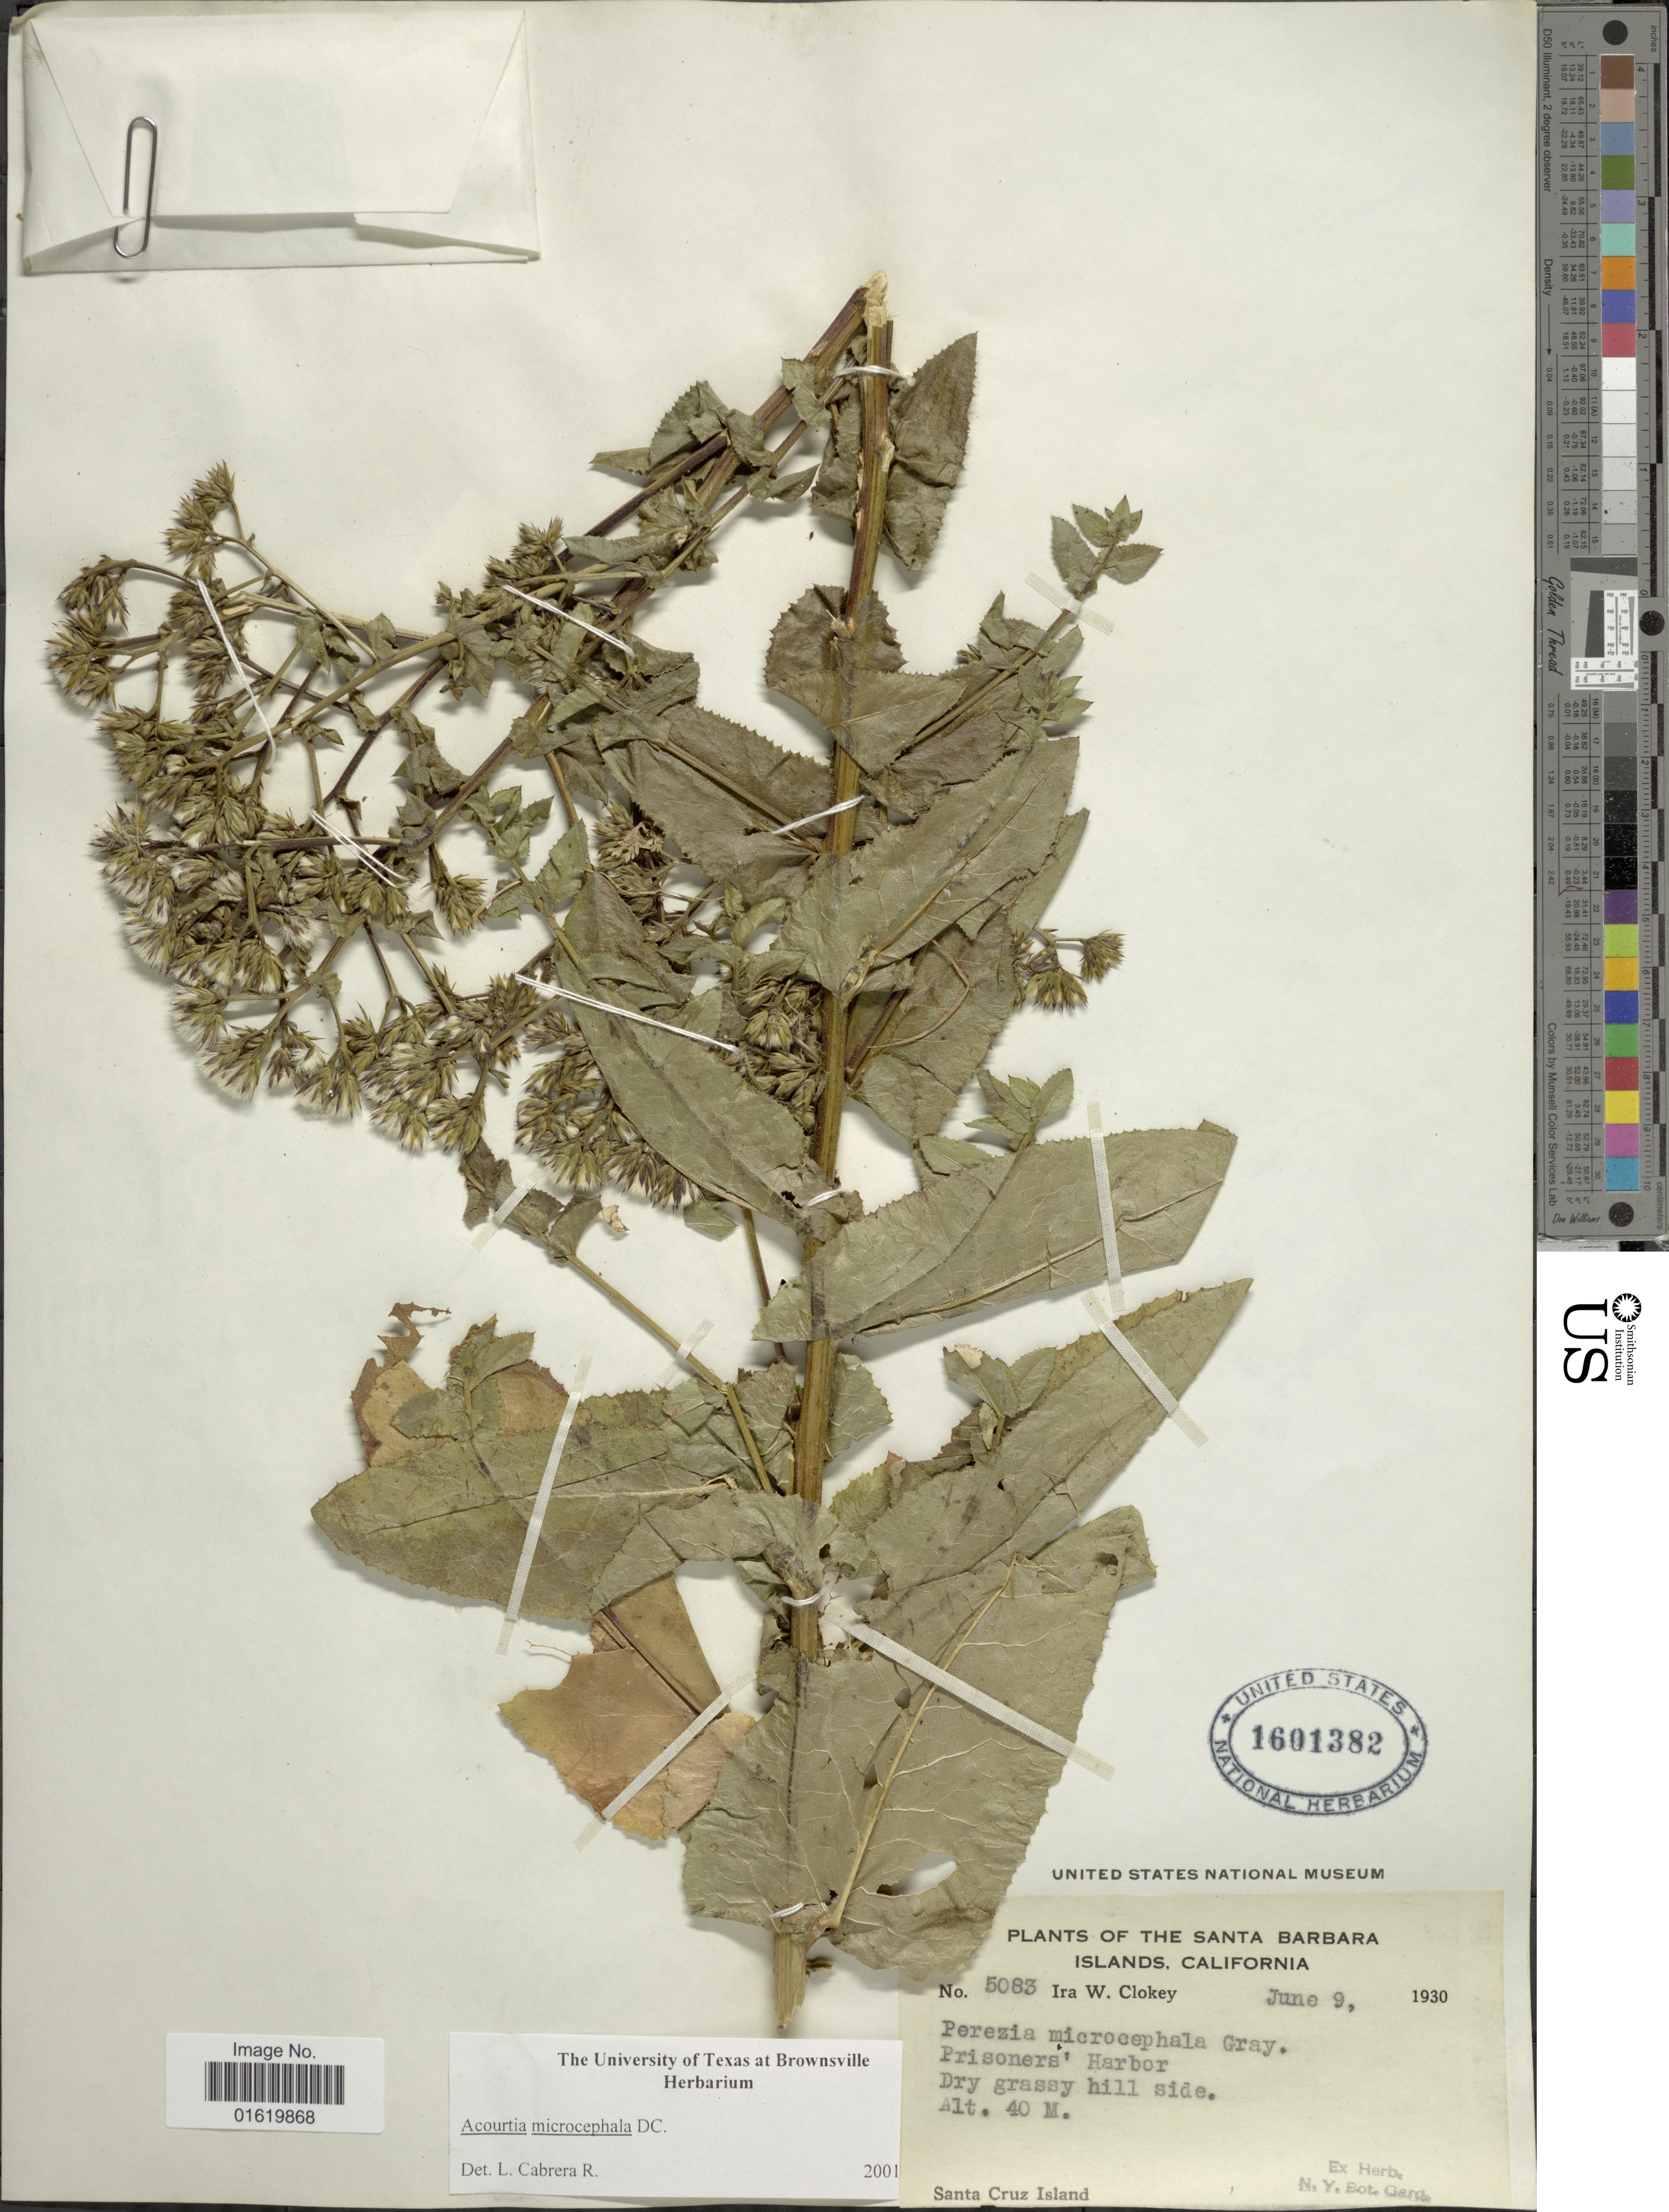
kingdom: Plantae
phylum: Tracheophyta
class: Magnoliopsida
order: Asterales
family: Asteraceae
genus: Acourtia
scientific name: Acourtia microcephala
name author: DC.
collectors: I. W. Clokey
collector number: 5083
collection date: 1930-06-09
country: United States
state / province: California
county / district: Santa Barbara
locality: Santa Barbara Islands. Prisoners' Harbor.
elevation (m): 40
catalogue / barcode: US 1601382